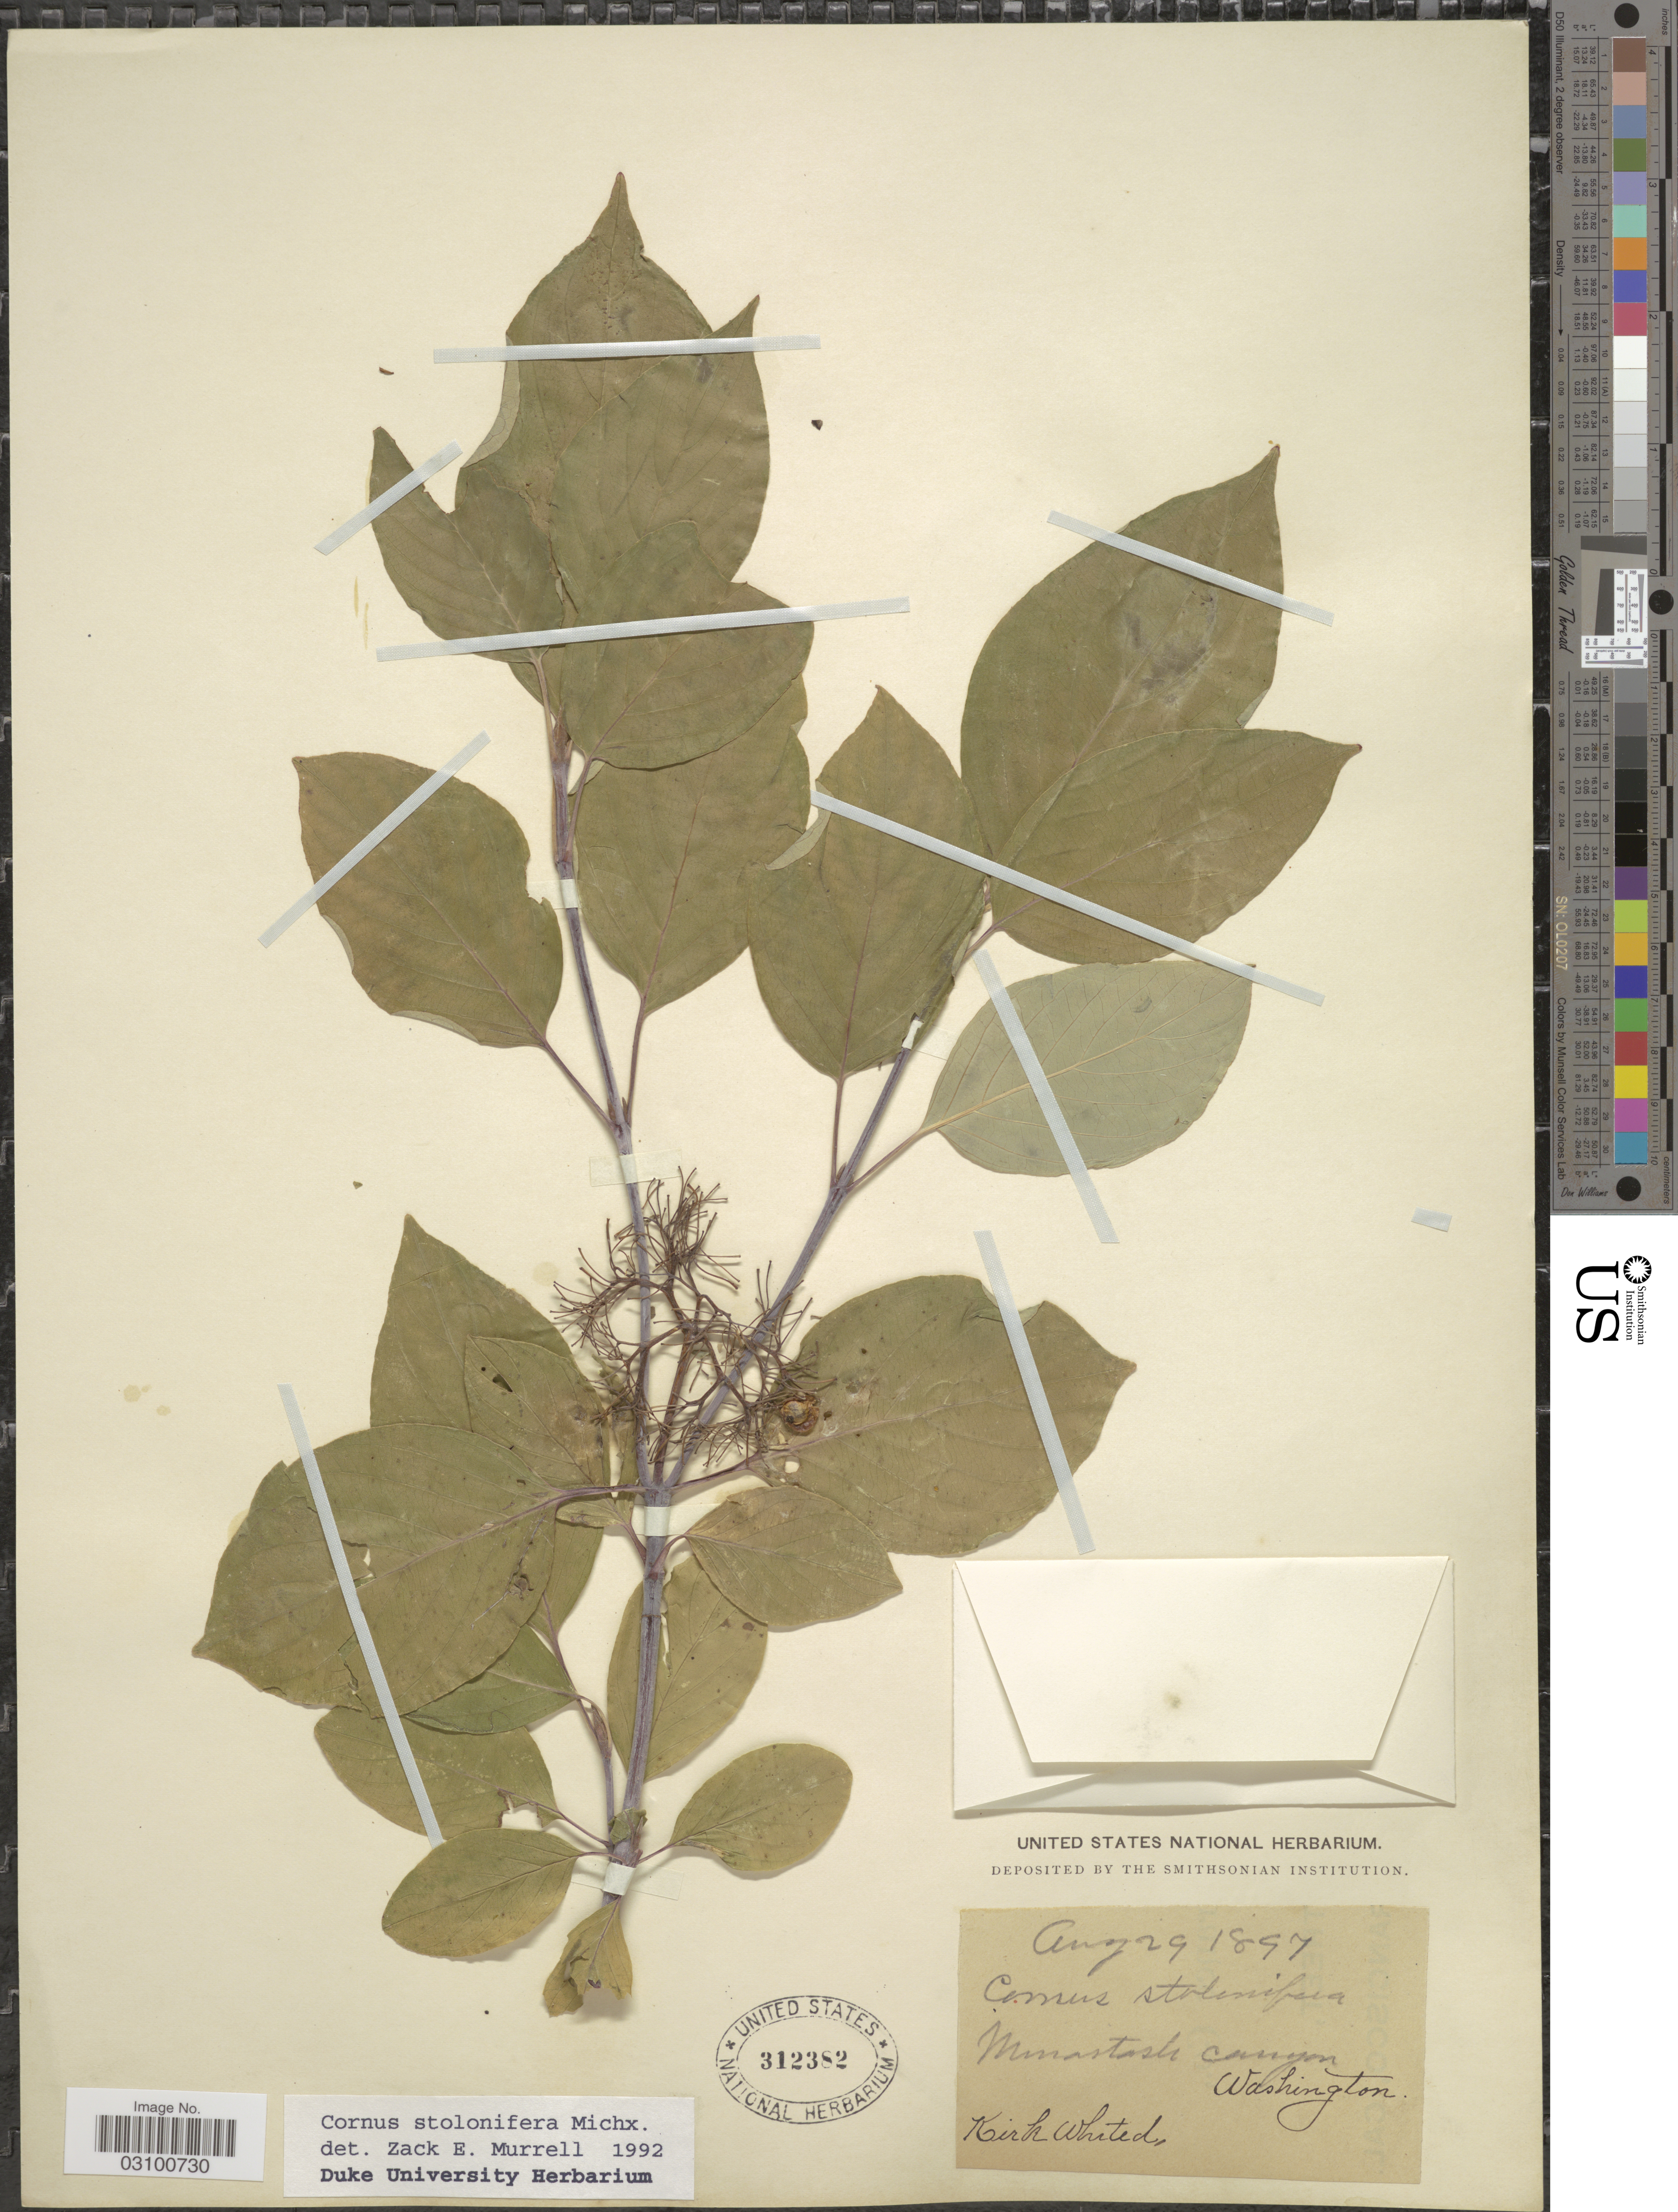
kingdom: Plantae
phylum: Tracheophyta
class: Magnoliopsida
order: Cornales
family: Cornaceae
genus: Cornus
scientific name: Cornus sericea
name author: L.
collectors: K. Whited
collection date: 1897-08-29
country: United States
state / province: Washington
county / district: Kittitas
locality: Manastash canyon.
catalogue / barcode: US 312382